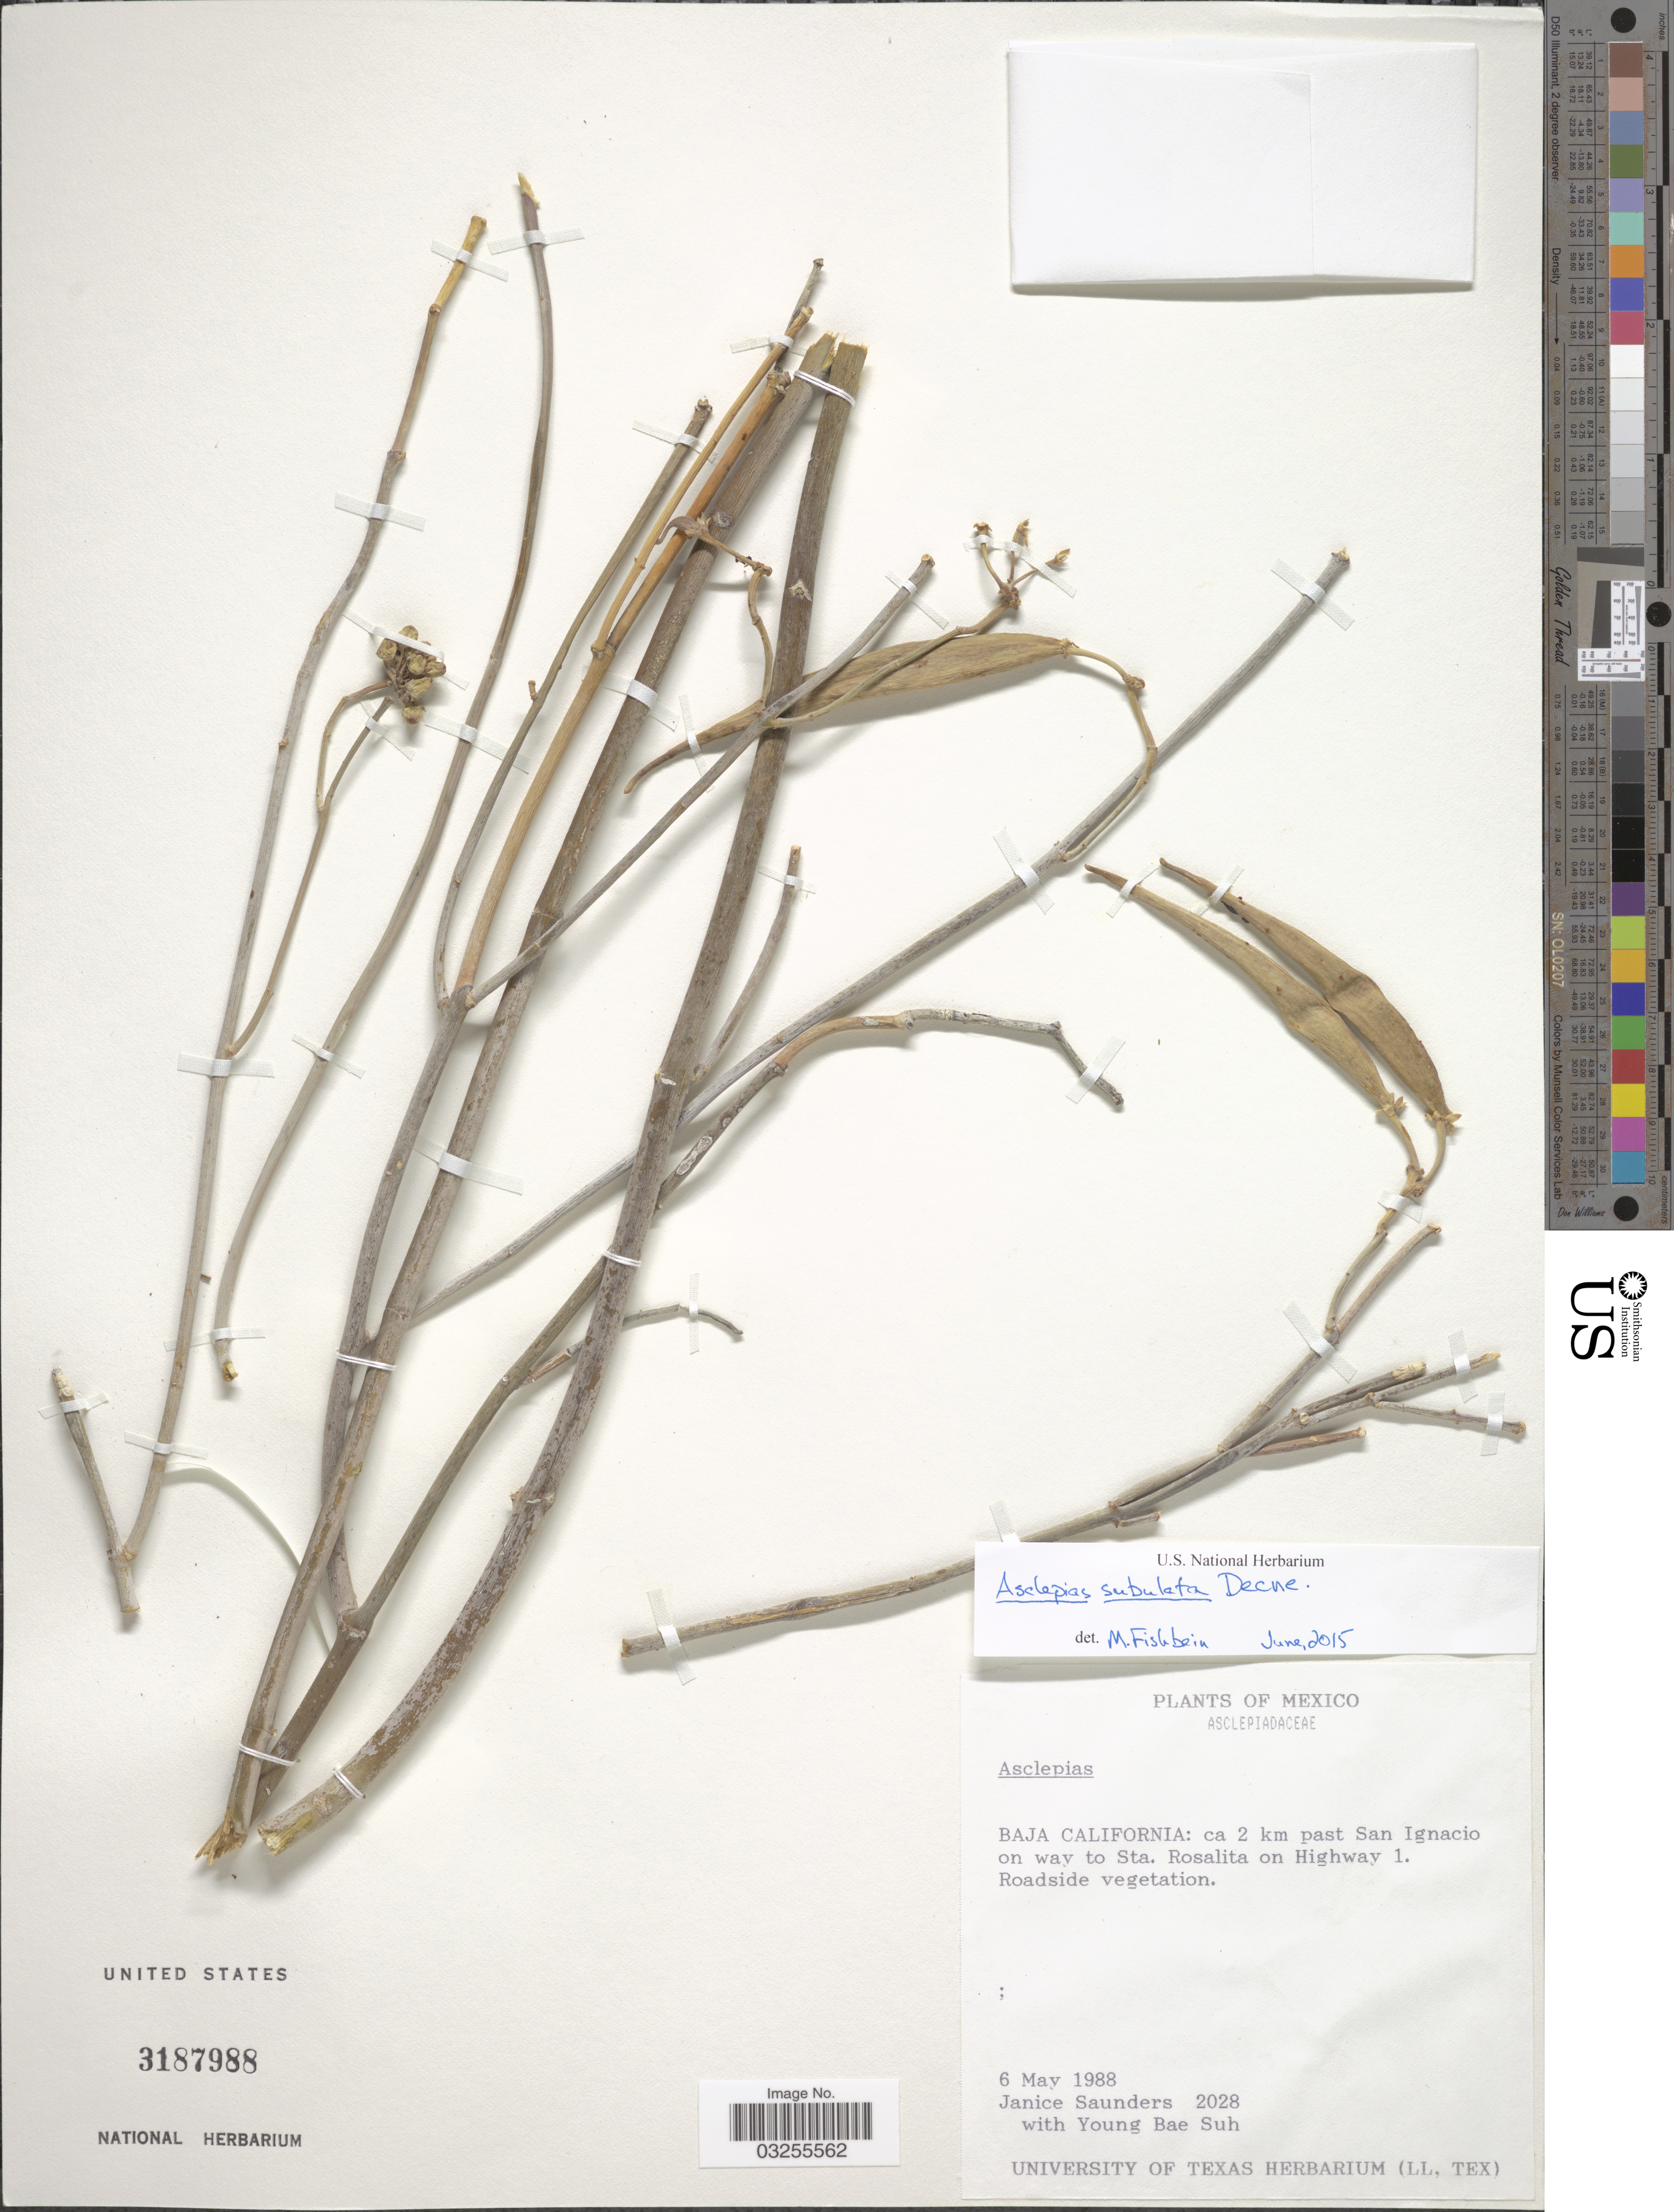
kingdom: Plantae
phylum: Tracheophyta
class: Magnoliopsida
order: Gentianales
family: Apocynaceae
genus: Asclepias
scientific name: Asclepias subulata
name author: Decne.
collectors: J. G. Saunders & Y. Suh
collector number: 2028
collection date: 1988-05-06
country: Mexico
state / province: Baja California Sur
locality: Ca 2 km past San Ignacio on way to Sta. Rosalita on Highway 1.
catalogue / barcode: US 3187988